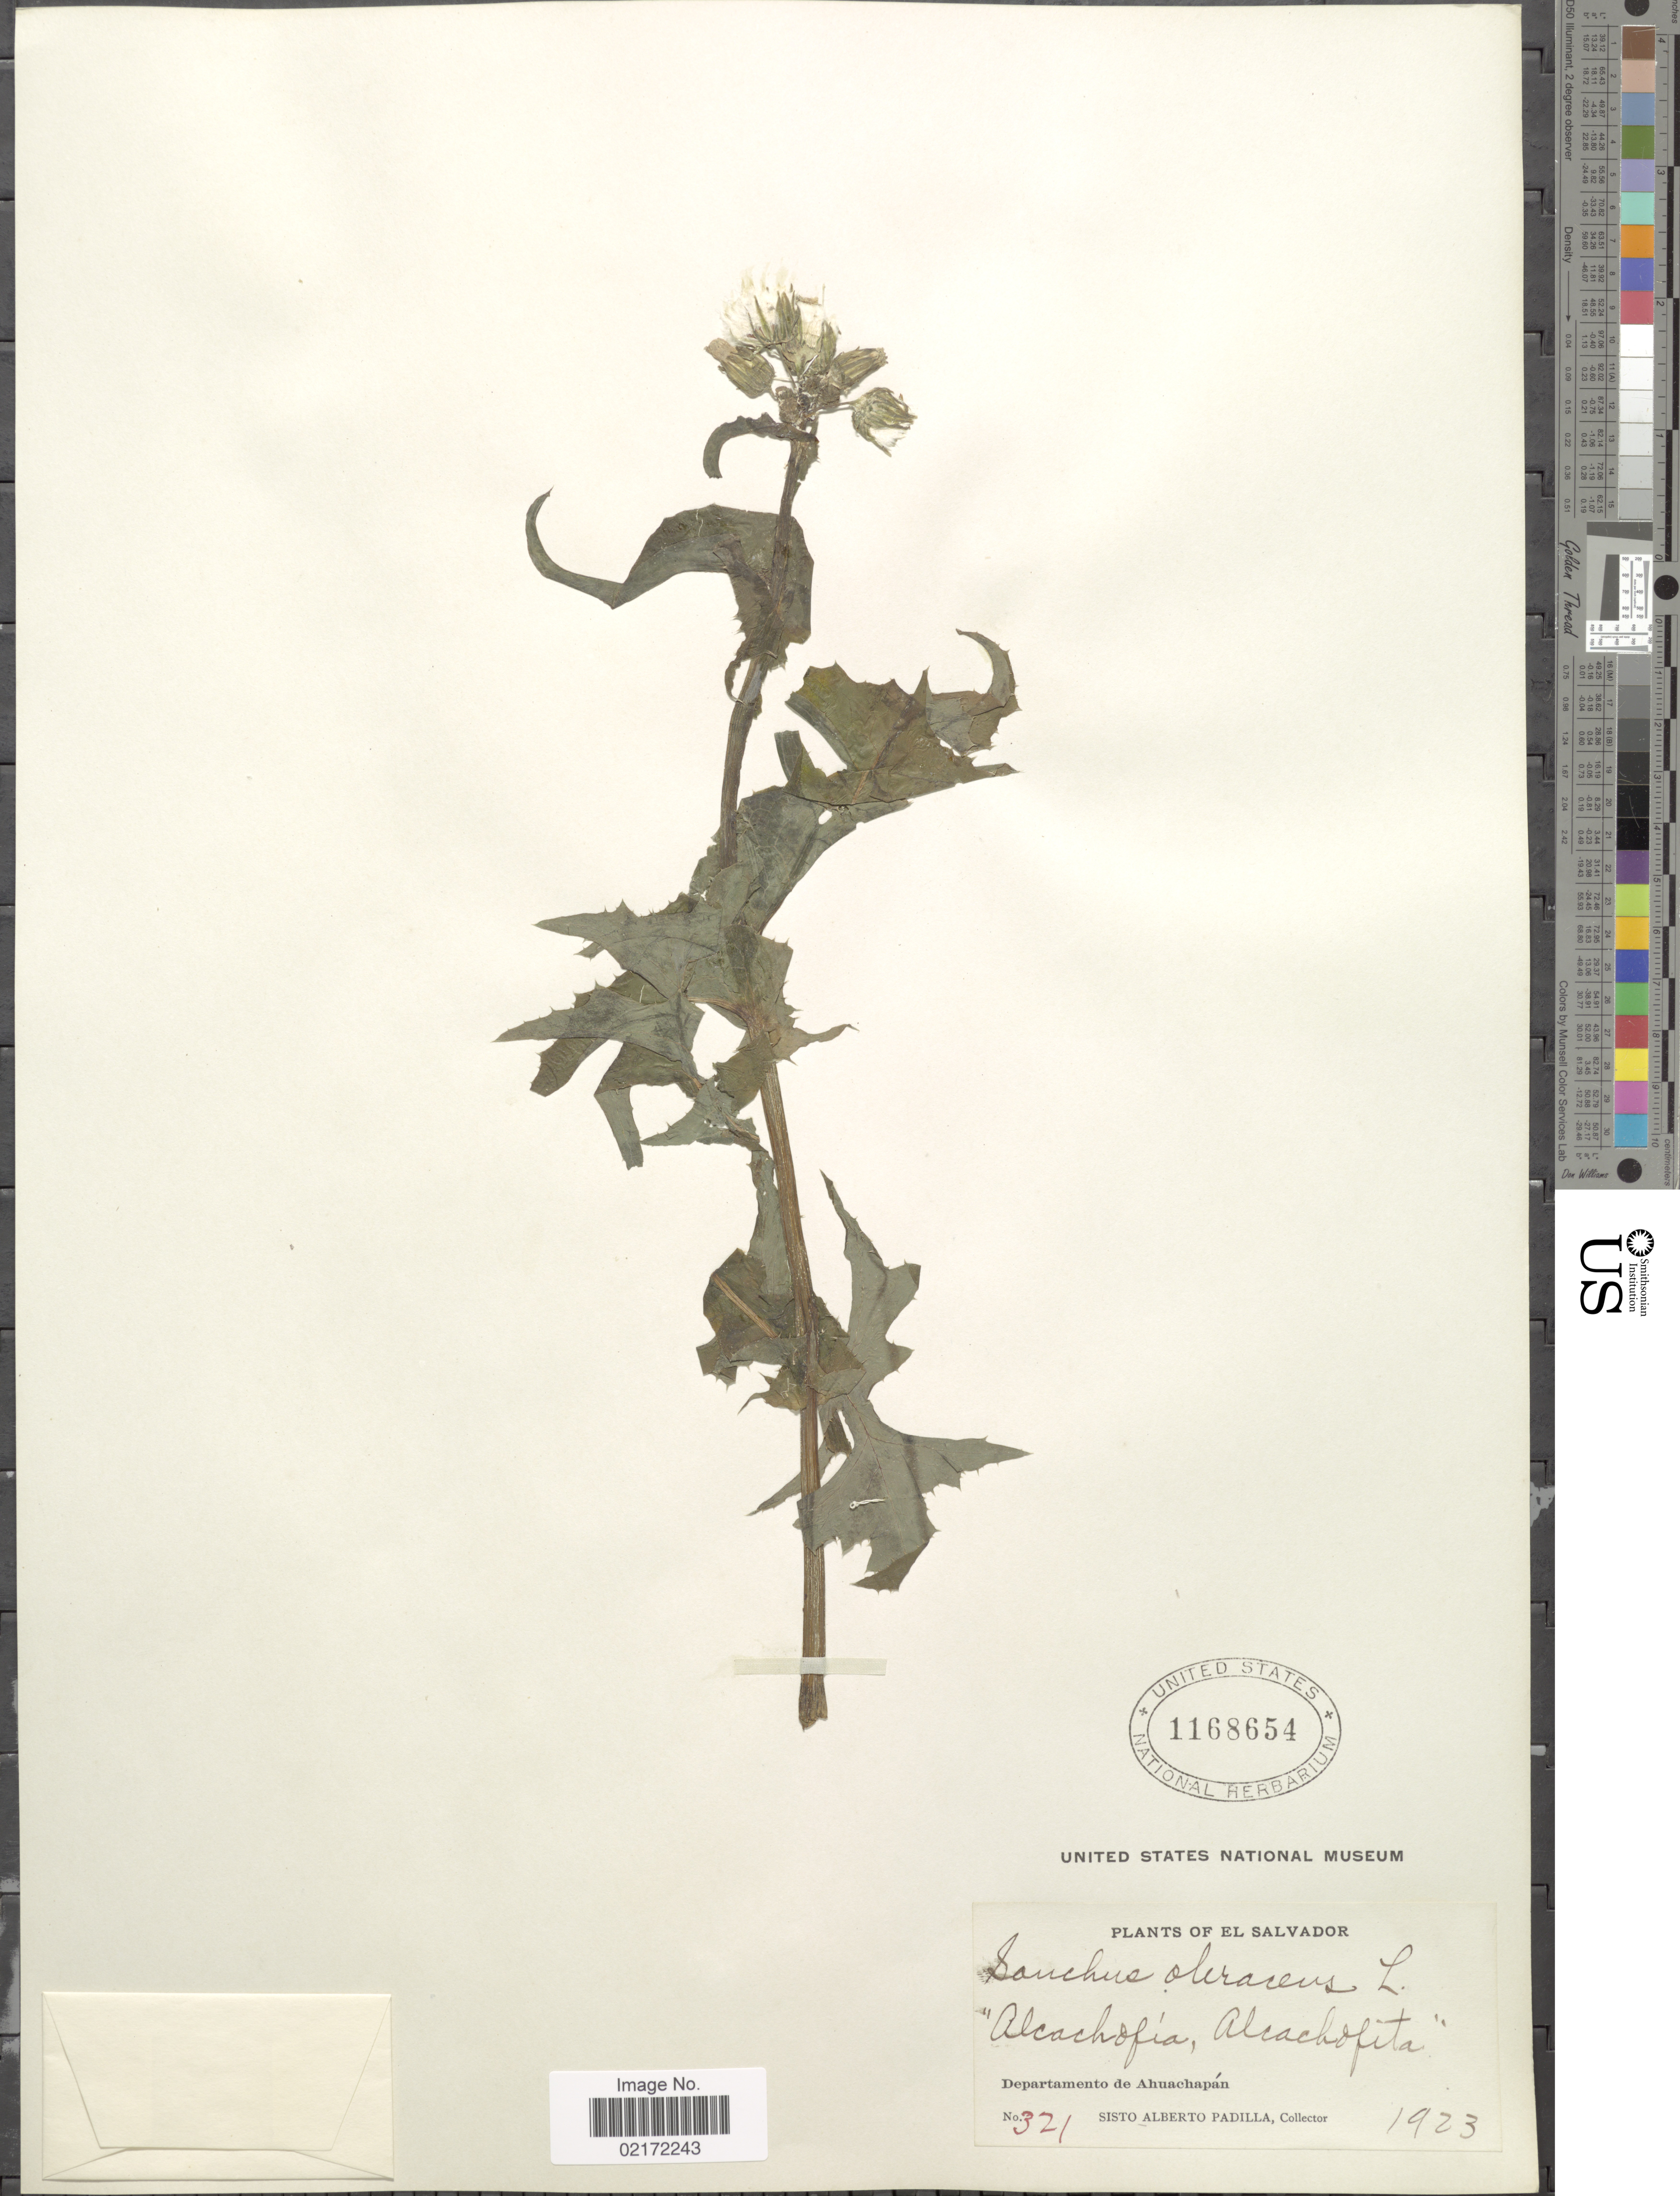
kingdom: Plantae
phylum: Tracheophyta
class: Magnoliopsida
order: Asterales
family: Asteraceae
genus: Sonchus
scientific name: Sonchus oleraceus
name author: L.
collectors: S. A. Padilla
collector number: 321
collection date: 1923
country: El Salvador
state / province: Ahuachapan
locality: Departamento de Ahuachapán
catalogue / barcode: US 1168654